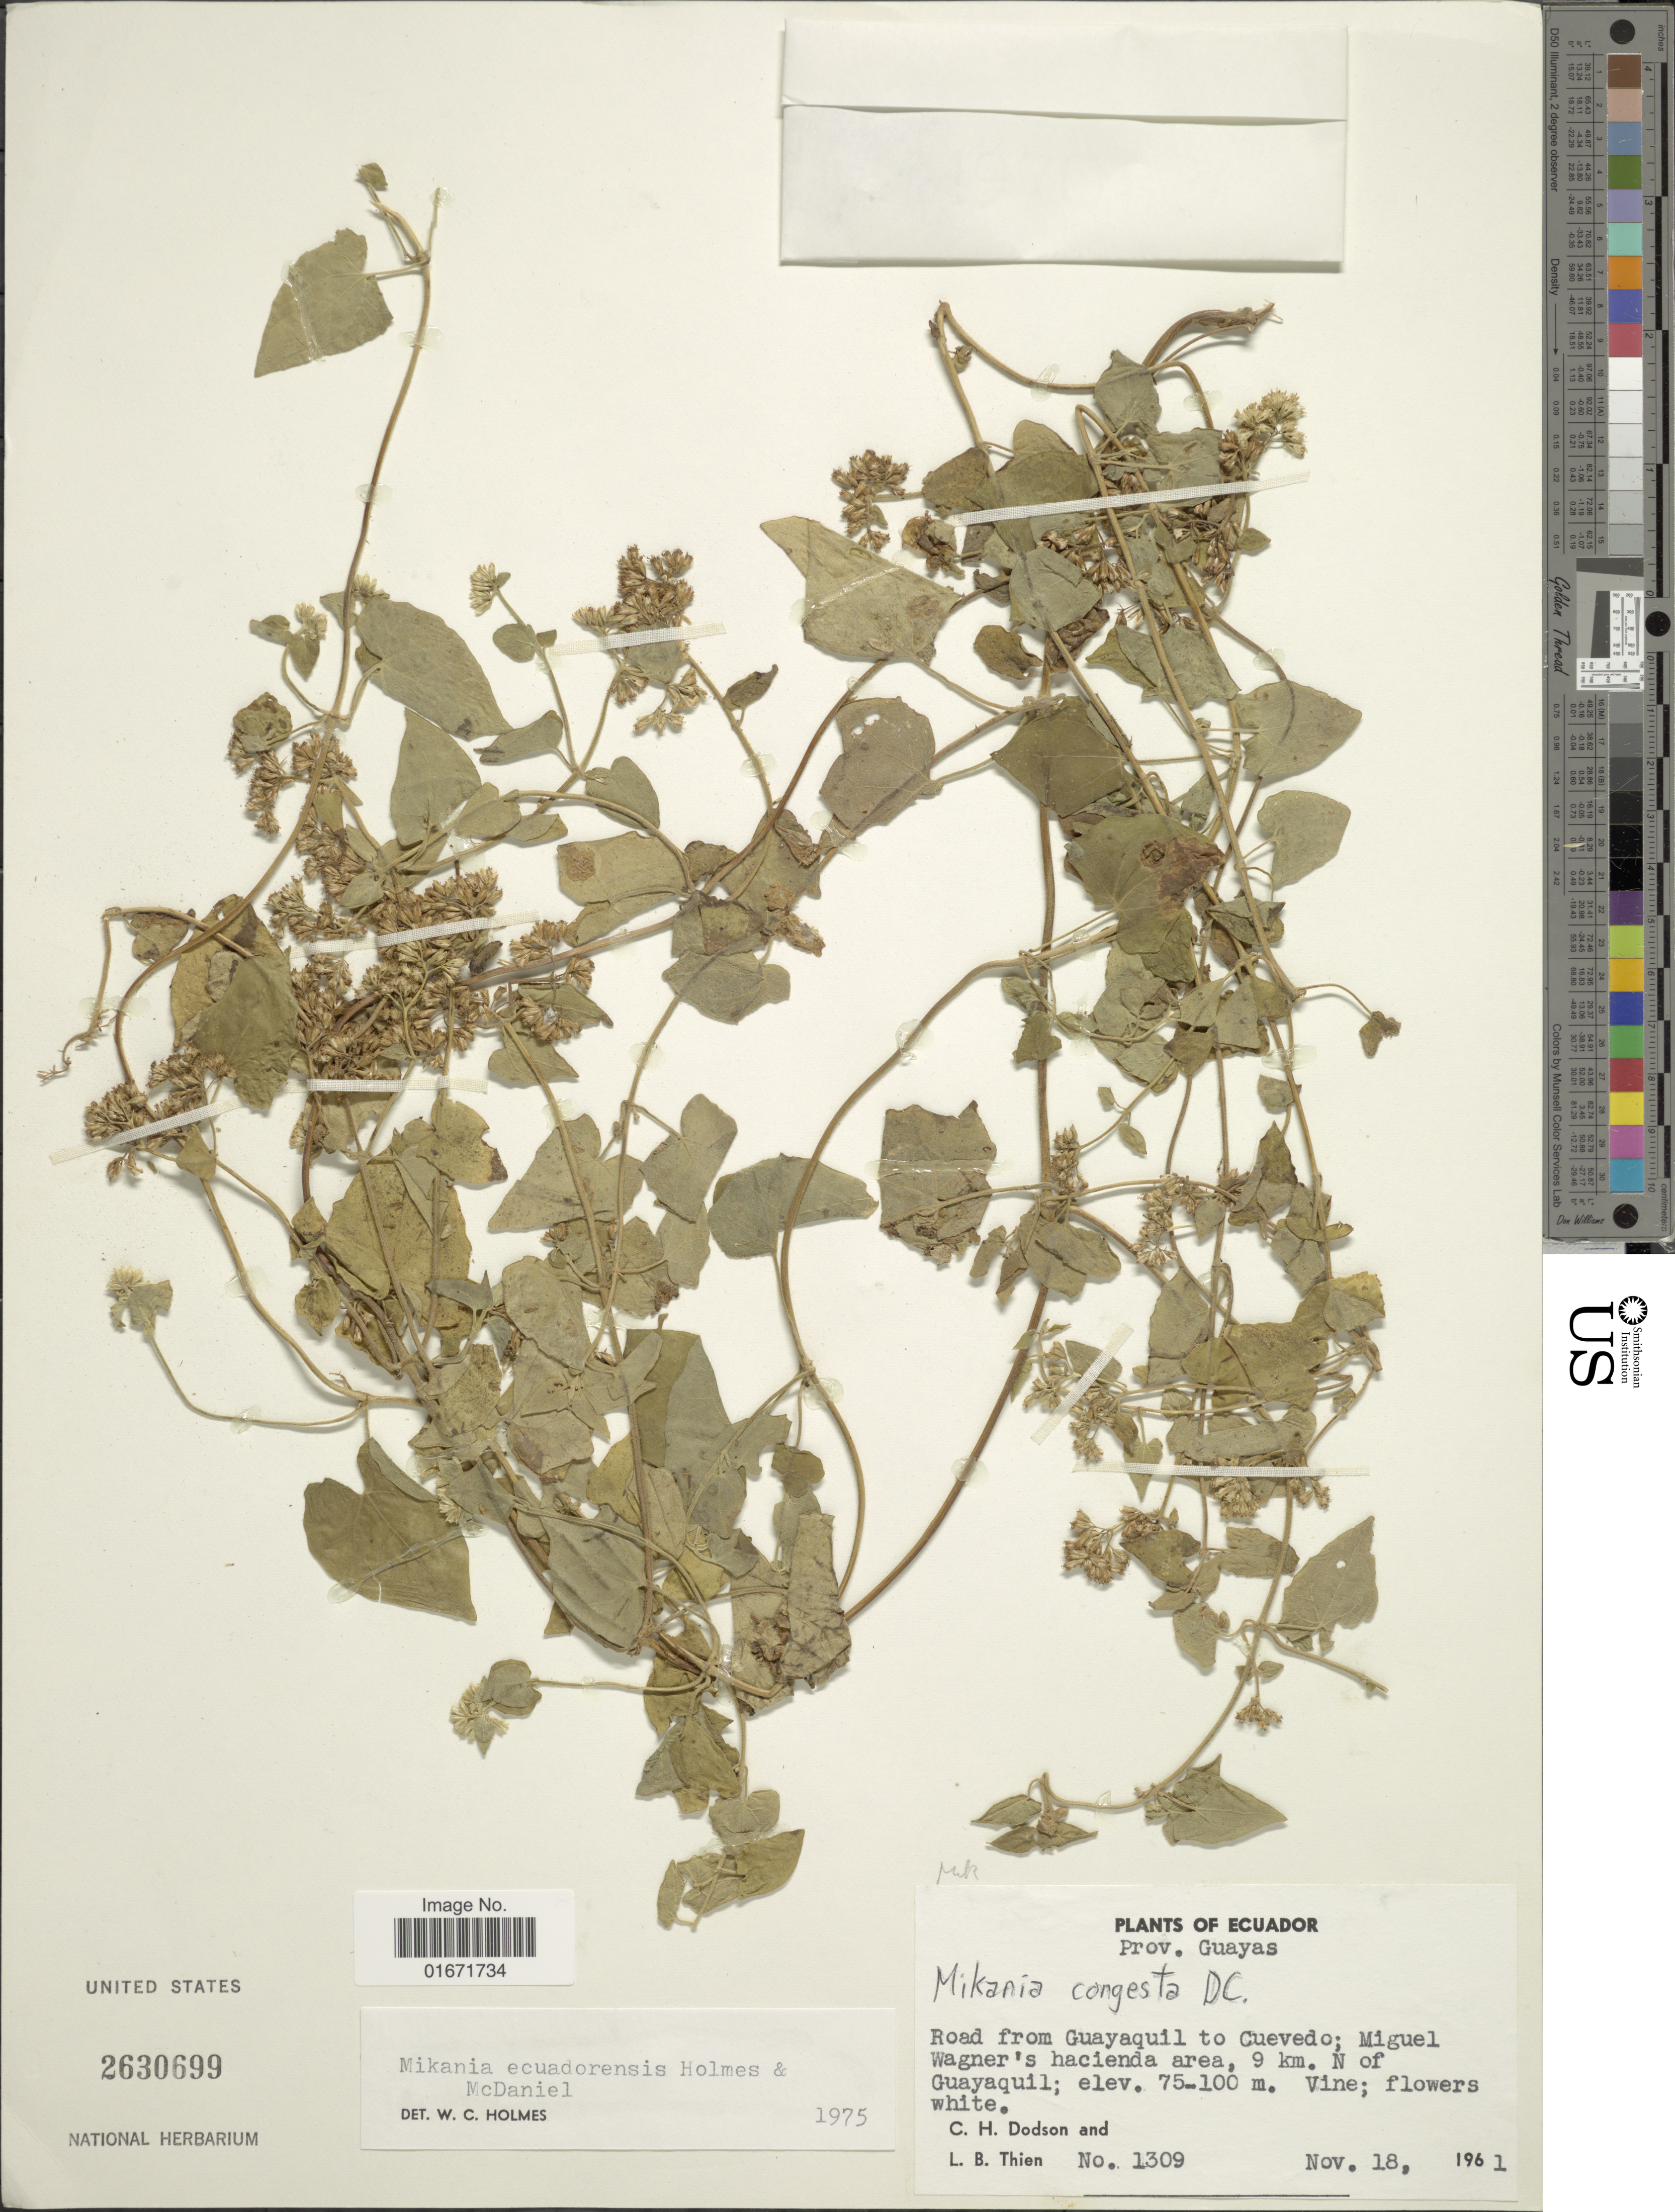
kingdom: Plantae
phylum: Tracheophyta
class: Magnoliopsida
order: Asterales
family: Asteraceae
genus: Mikania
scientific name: Mikania ecuadorensis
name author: W.C. Holmes & McDaniel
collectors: C. H. Dodson & L. Thien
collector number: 1309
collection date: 1961-11-18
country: Ecuador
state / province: Guayas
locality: Prov. Guayas. Road from Guayaquil to Cuevedo; Miguel Wagner's hacienda area, 9 km. N of Guayaquil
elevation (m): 75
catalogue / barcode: US 2630699